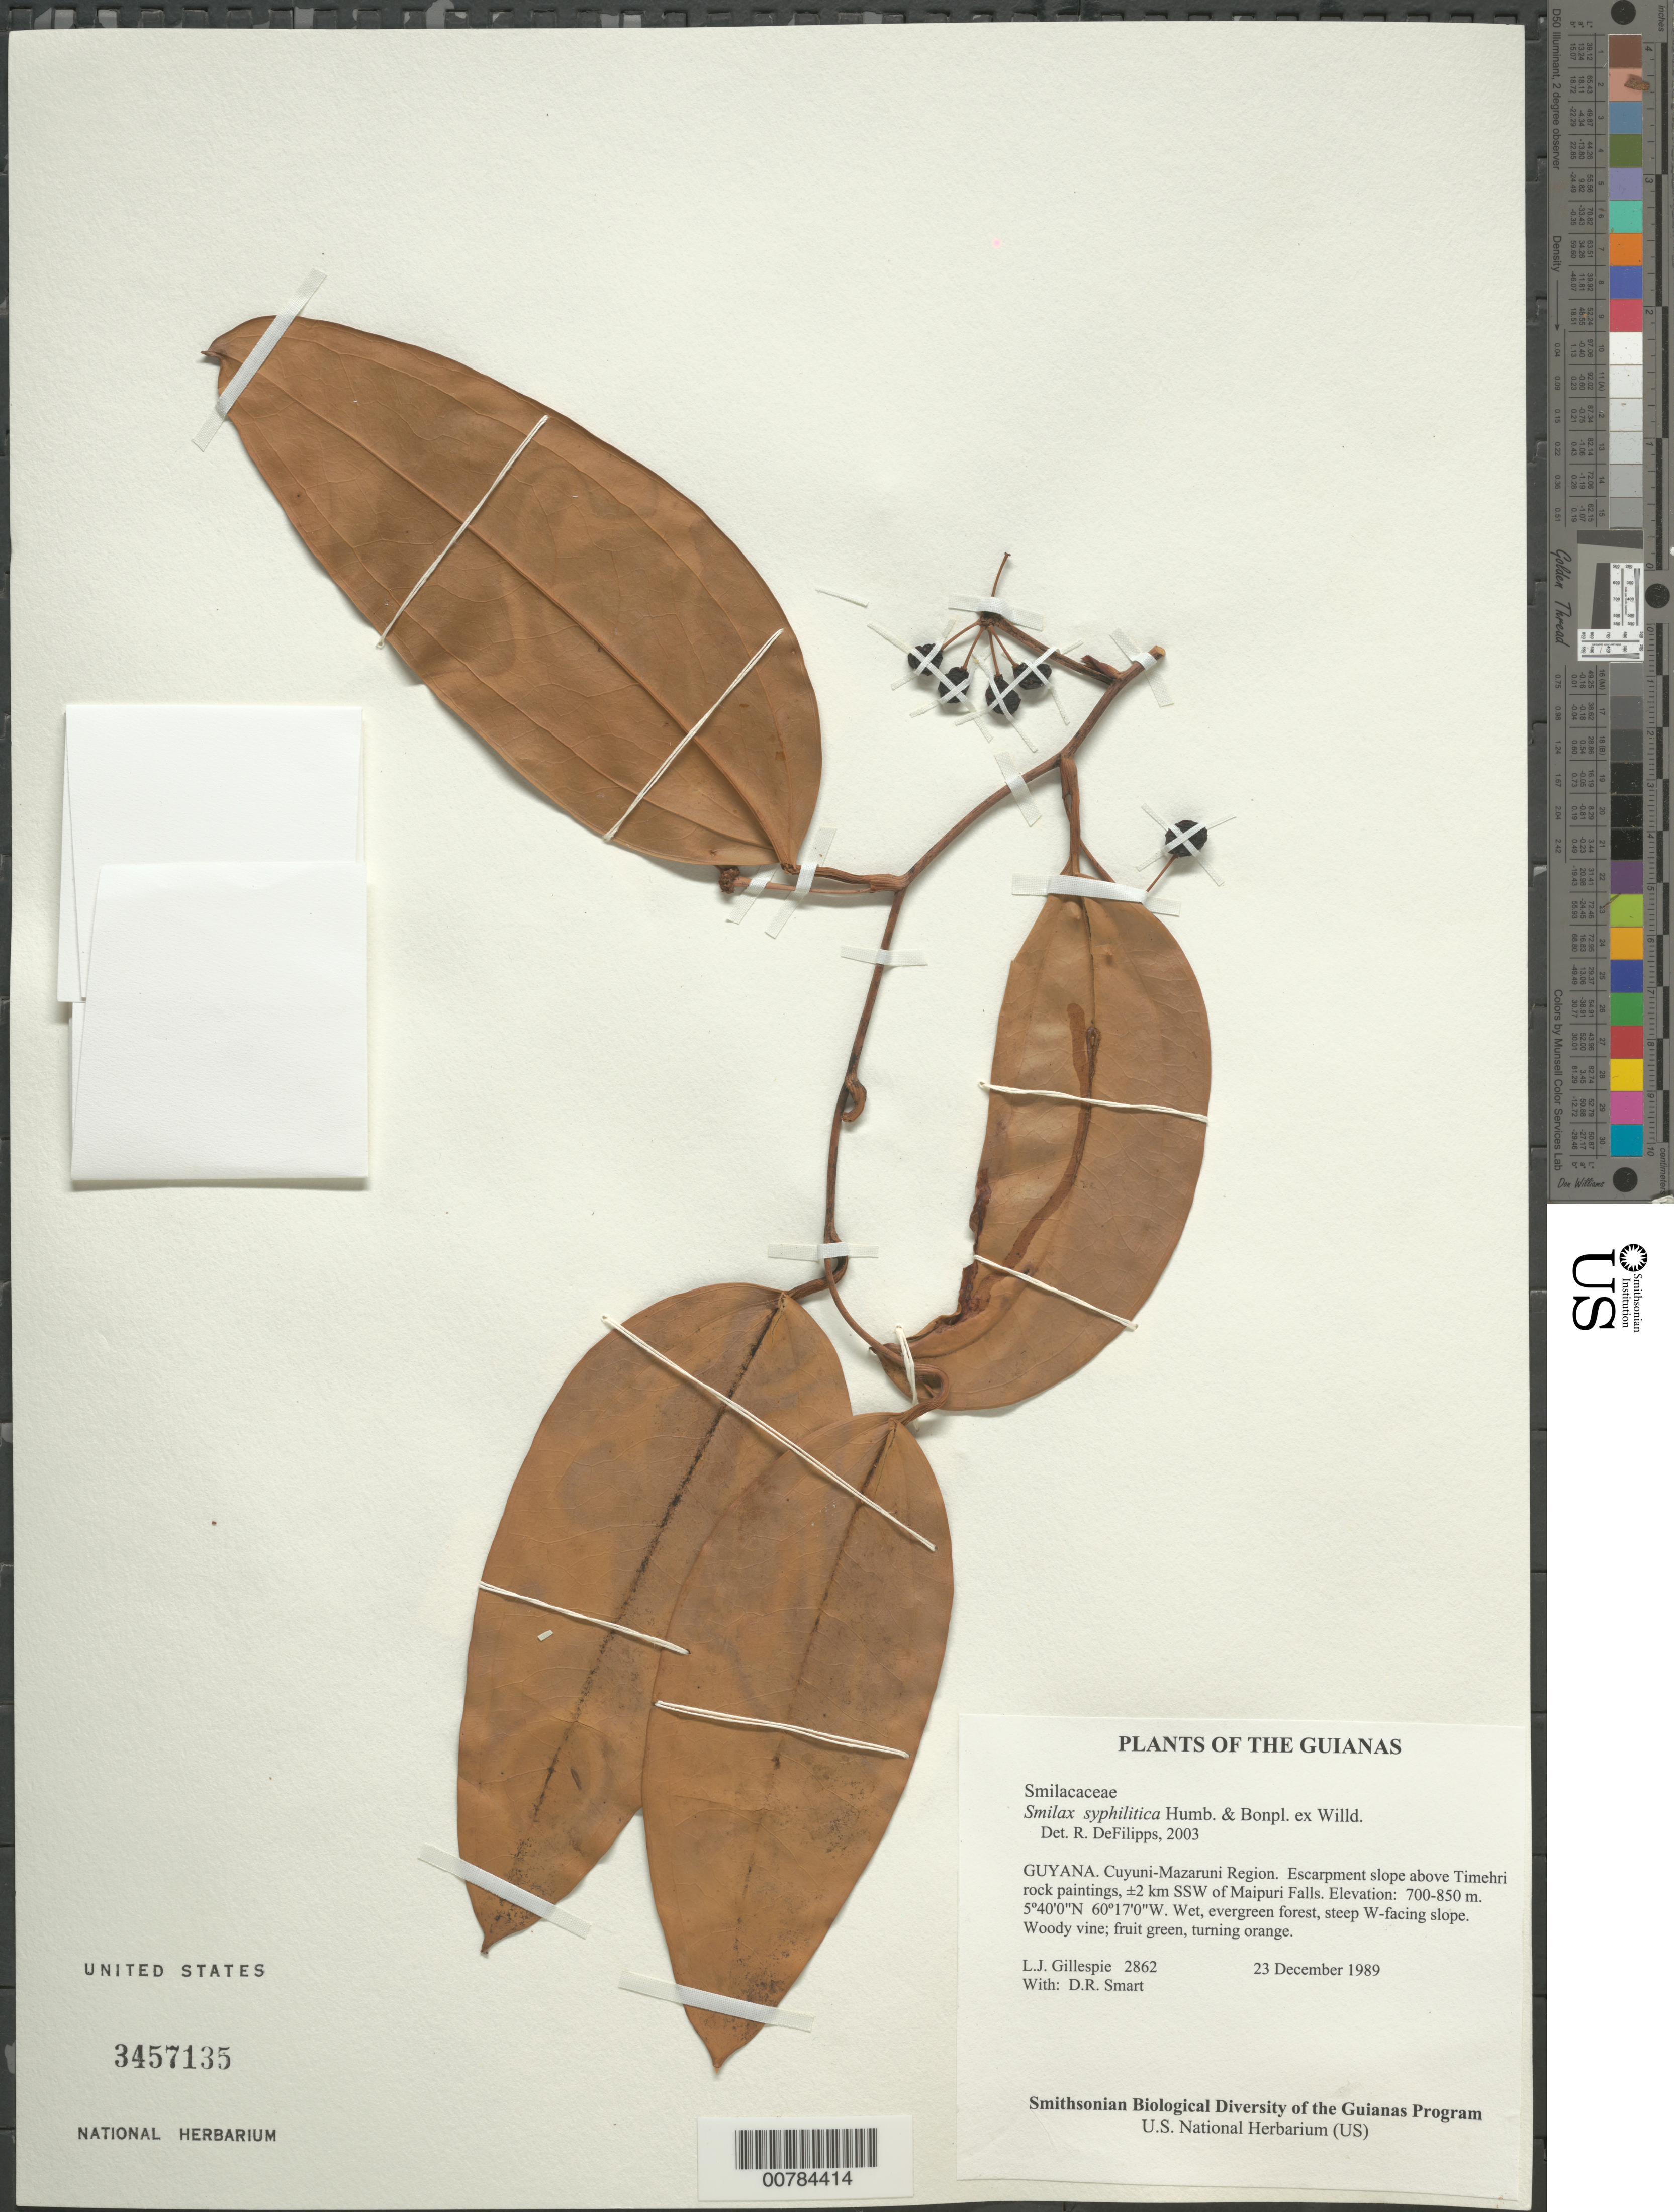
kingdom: Plantae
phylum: Tracheophyta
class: Liliopsida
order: Liliales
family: Smilacaceae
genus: Smilax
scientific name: Smilax syphilitica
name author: Humb. & Bonpl.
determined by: DeFilipps, R. A.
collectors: L. J. Gillespie & D. R. Smart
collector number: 2862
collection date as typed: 23 December 1989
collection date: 1989-12-23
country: Guyana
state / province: Cuyuni-Mazaruni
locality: Escarpment slope above Timehri rock paintings, ±2 km SSW of Maipuri Falls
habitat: Wet, evergreen forest, steep W-facing slope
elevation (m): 700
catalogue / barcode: US 3457135